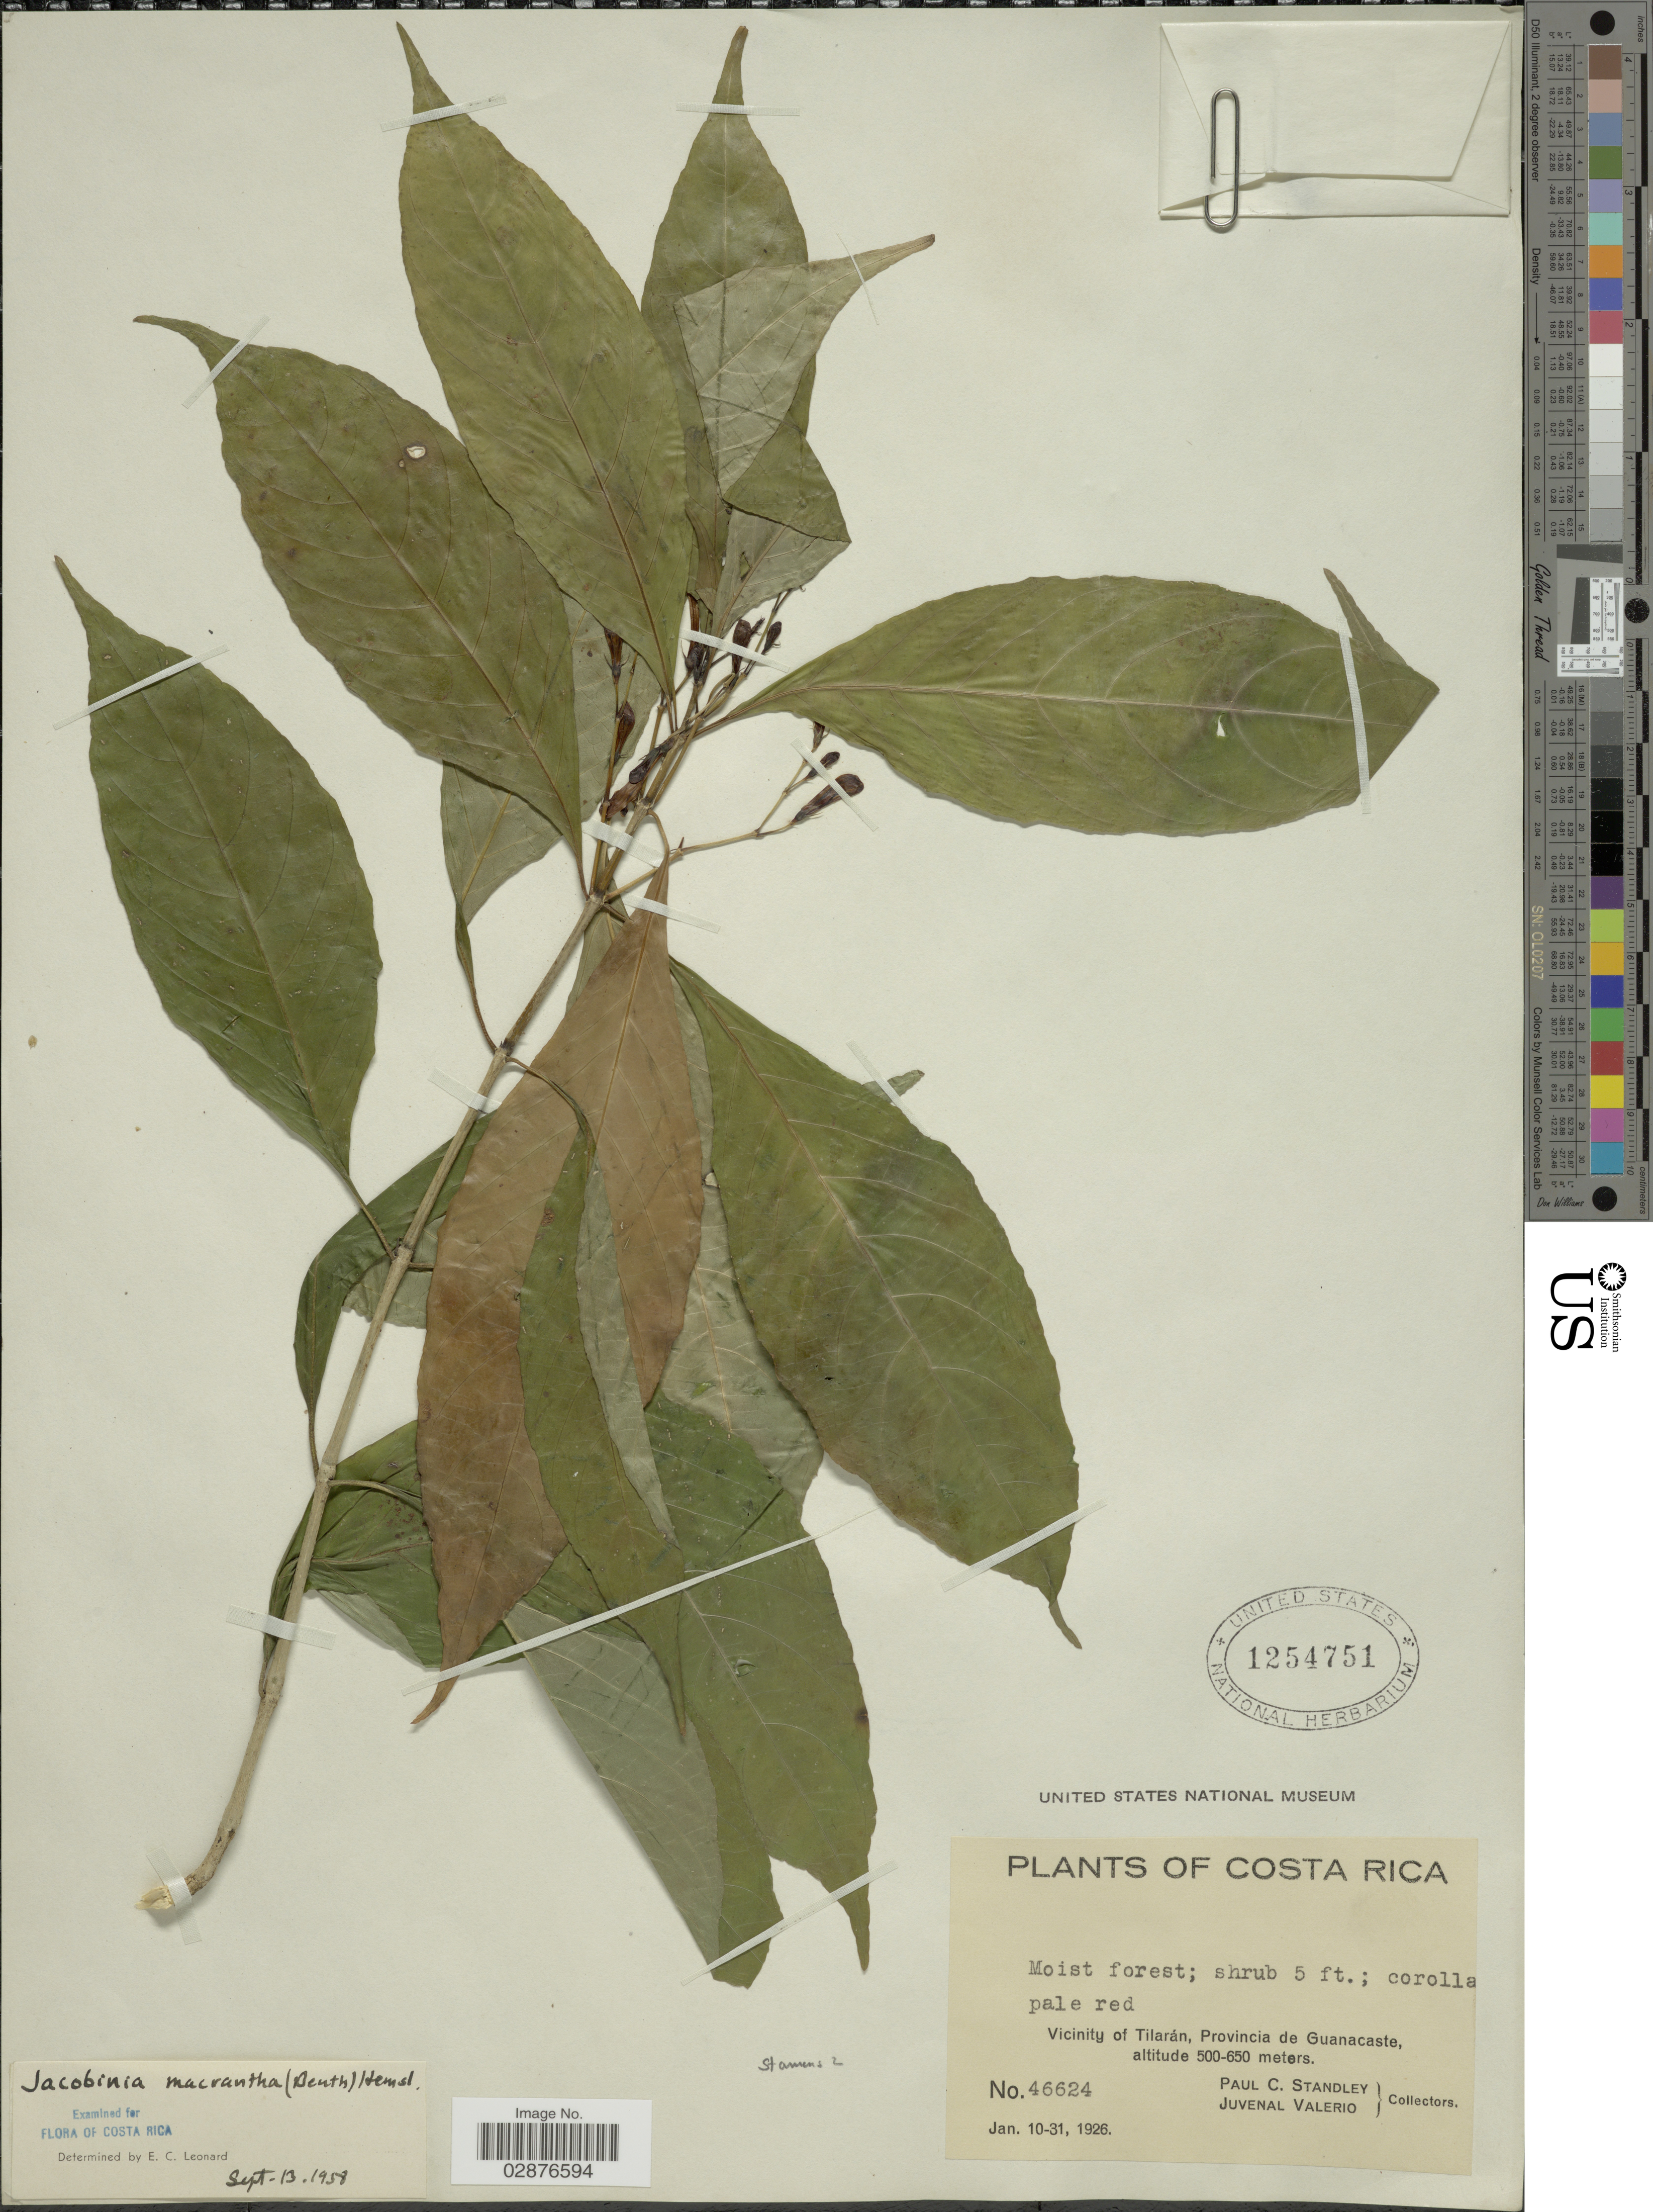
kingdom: Plantae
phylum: Tracheophyta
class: Magnoliopsida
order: Lamiales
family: Acanthaceae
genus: Justicia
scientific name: Justicia macrantha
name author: Benth.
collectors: P. C. Standley & J. Valerio R.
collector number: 46624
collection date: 1926-01-10/1926-01-31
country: Costa Rica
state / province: Guanacaste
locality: Vicinity of Tilarán.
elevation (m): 500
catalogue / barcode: US 1254751